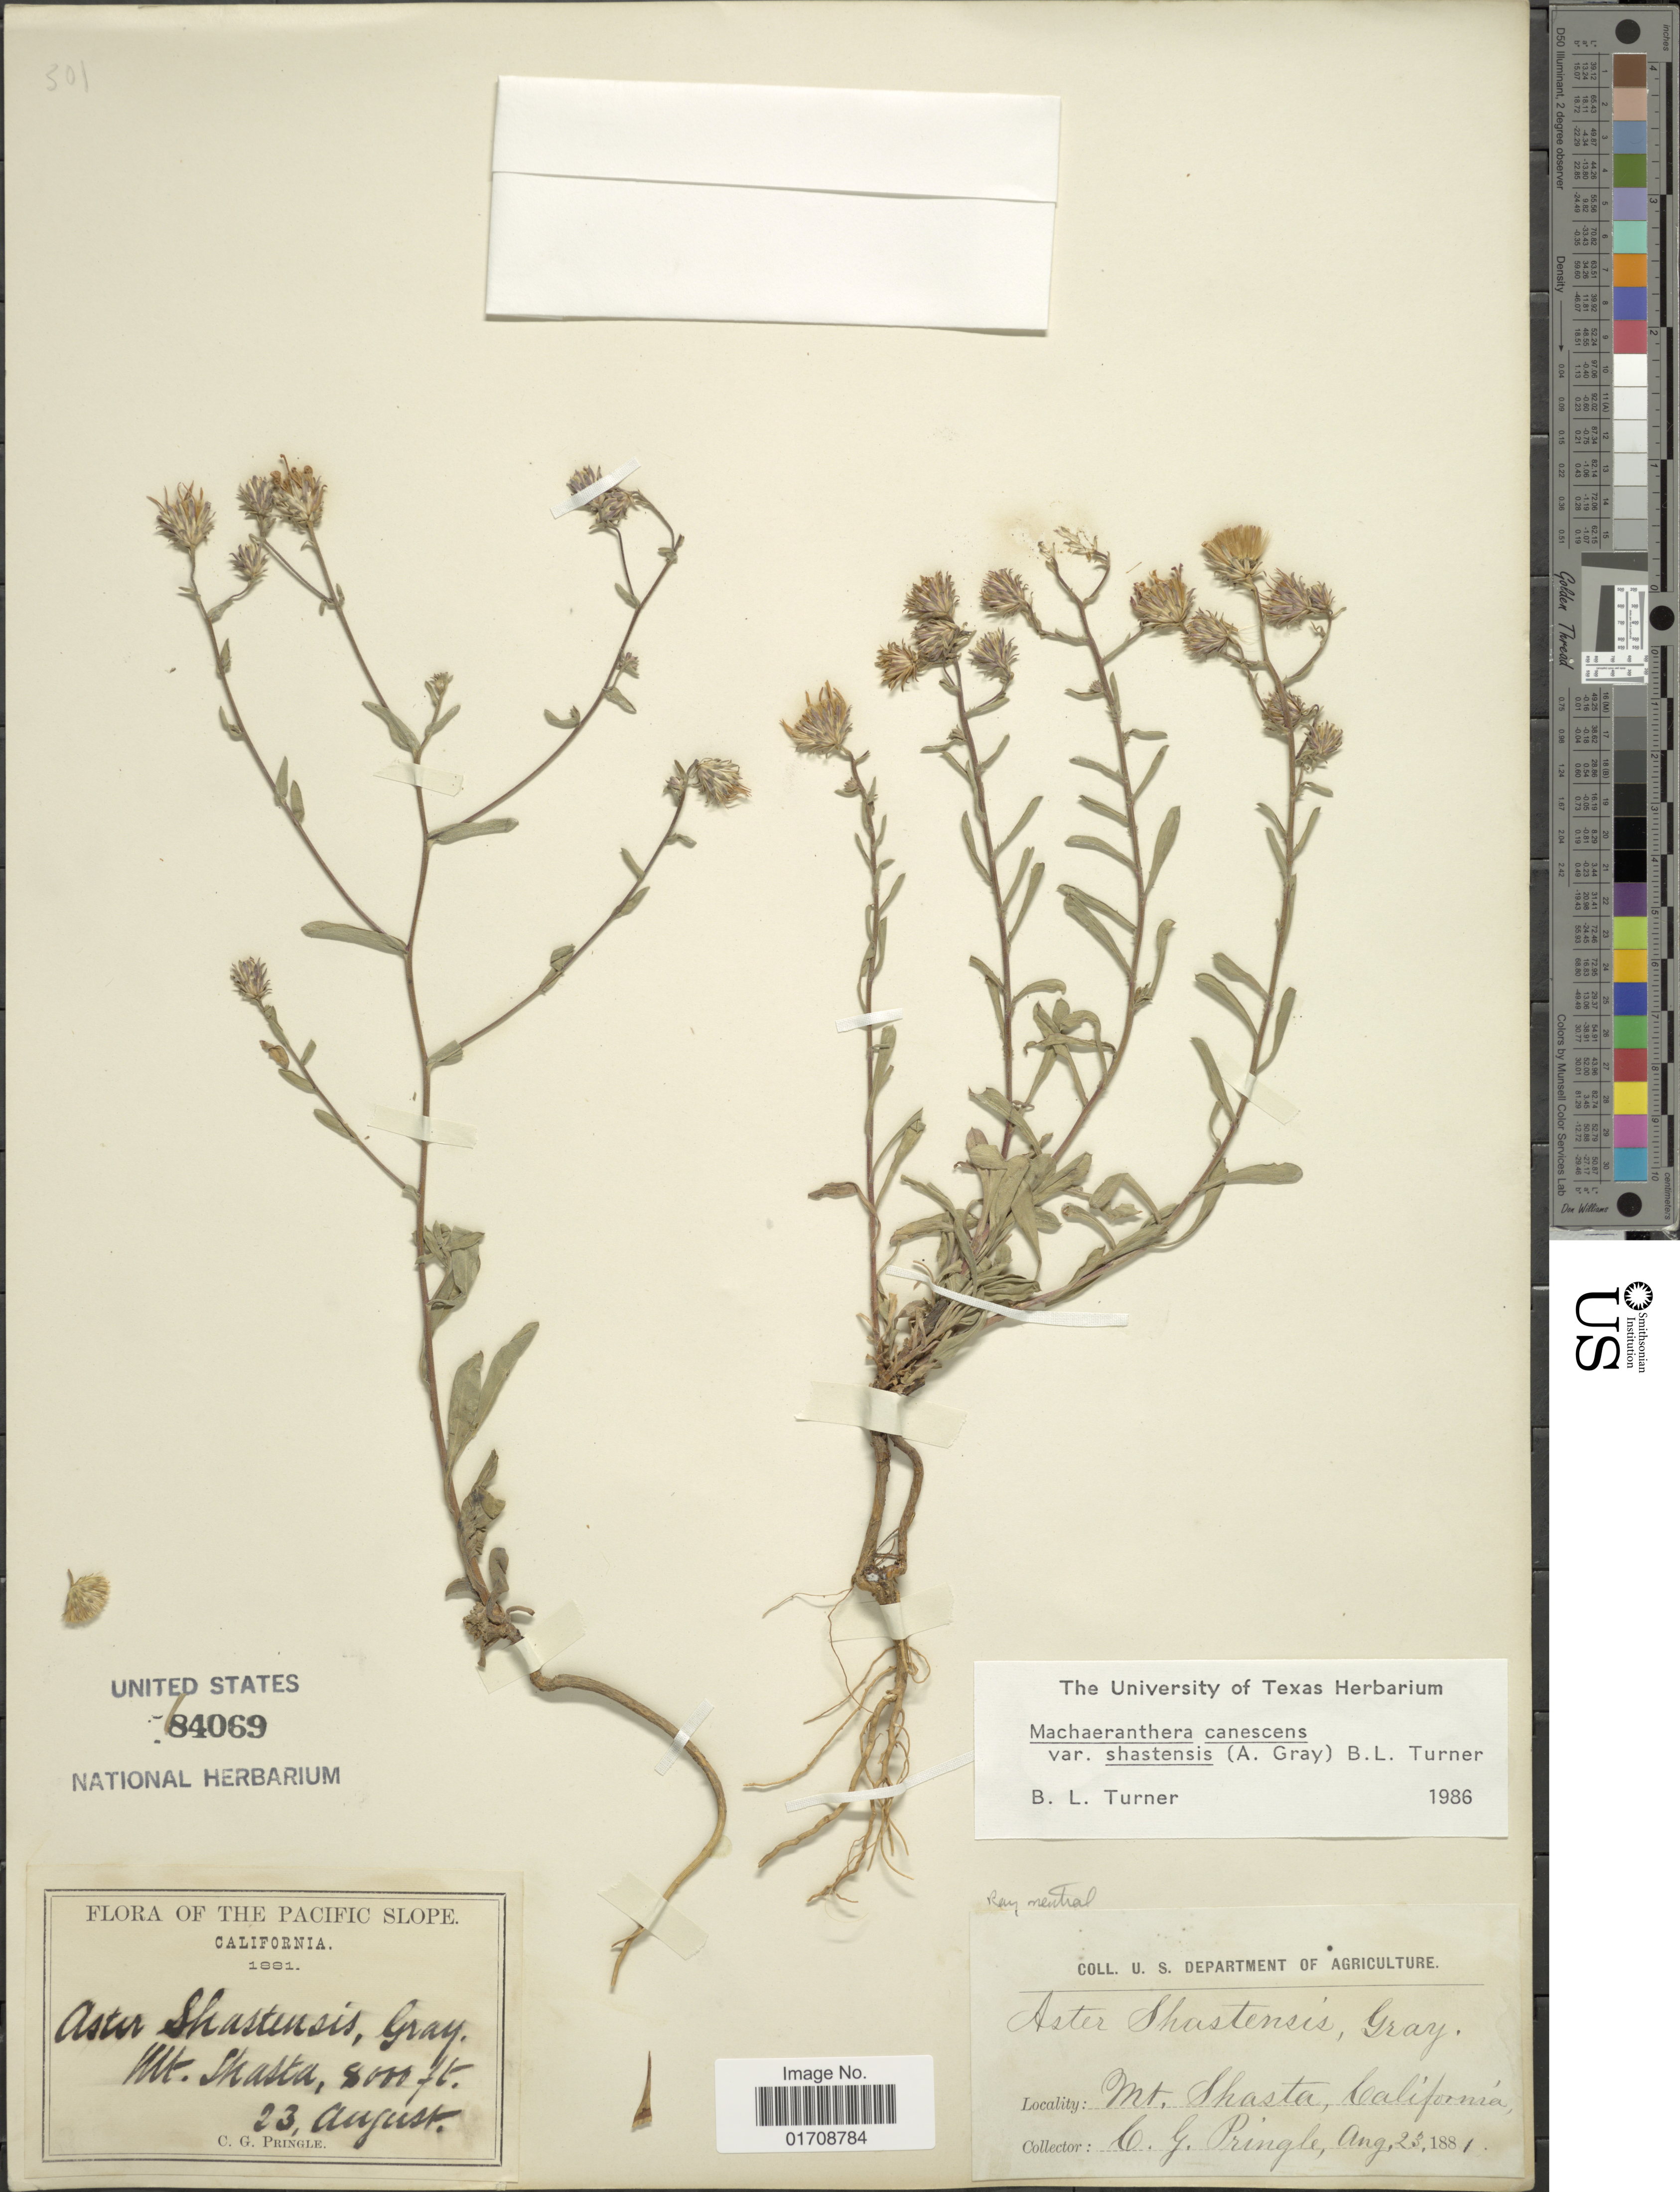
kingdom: Plantae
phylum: Tracheophyta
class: Magnoliopsida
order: Asterales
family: Asteraceae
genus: Machaeranthera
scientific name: Machaeranthera canescens var. shastensis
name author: (A. Gray) B.L. Turner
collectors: C. G. Pringle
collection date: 1881-08-23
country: United States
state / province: California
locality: Mt. Shasta, Pacific Slope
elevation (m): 2438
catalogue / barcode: US 84069